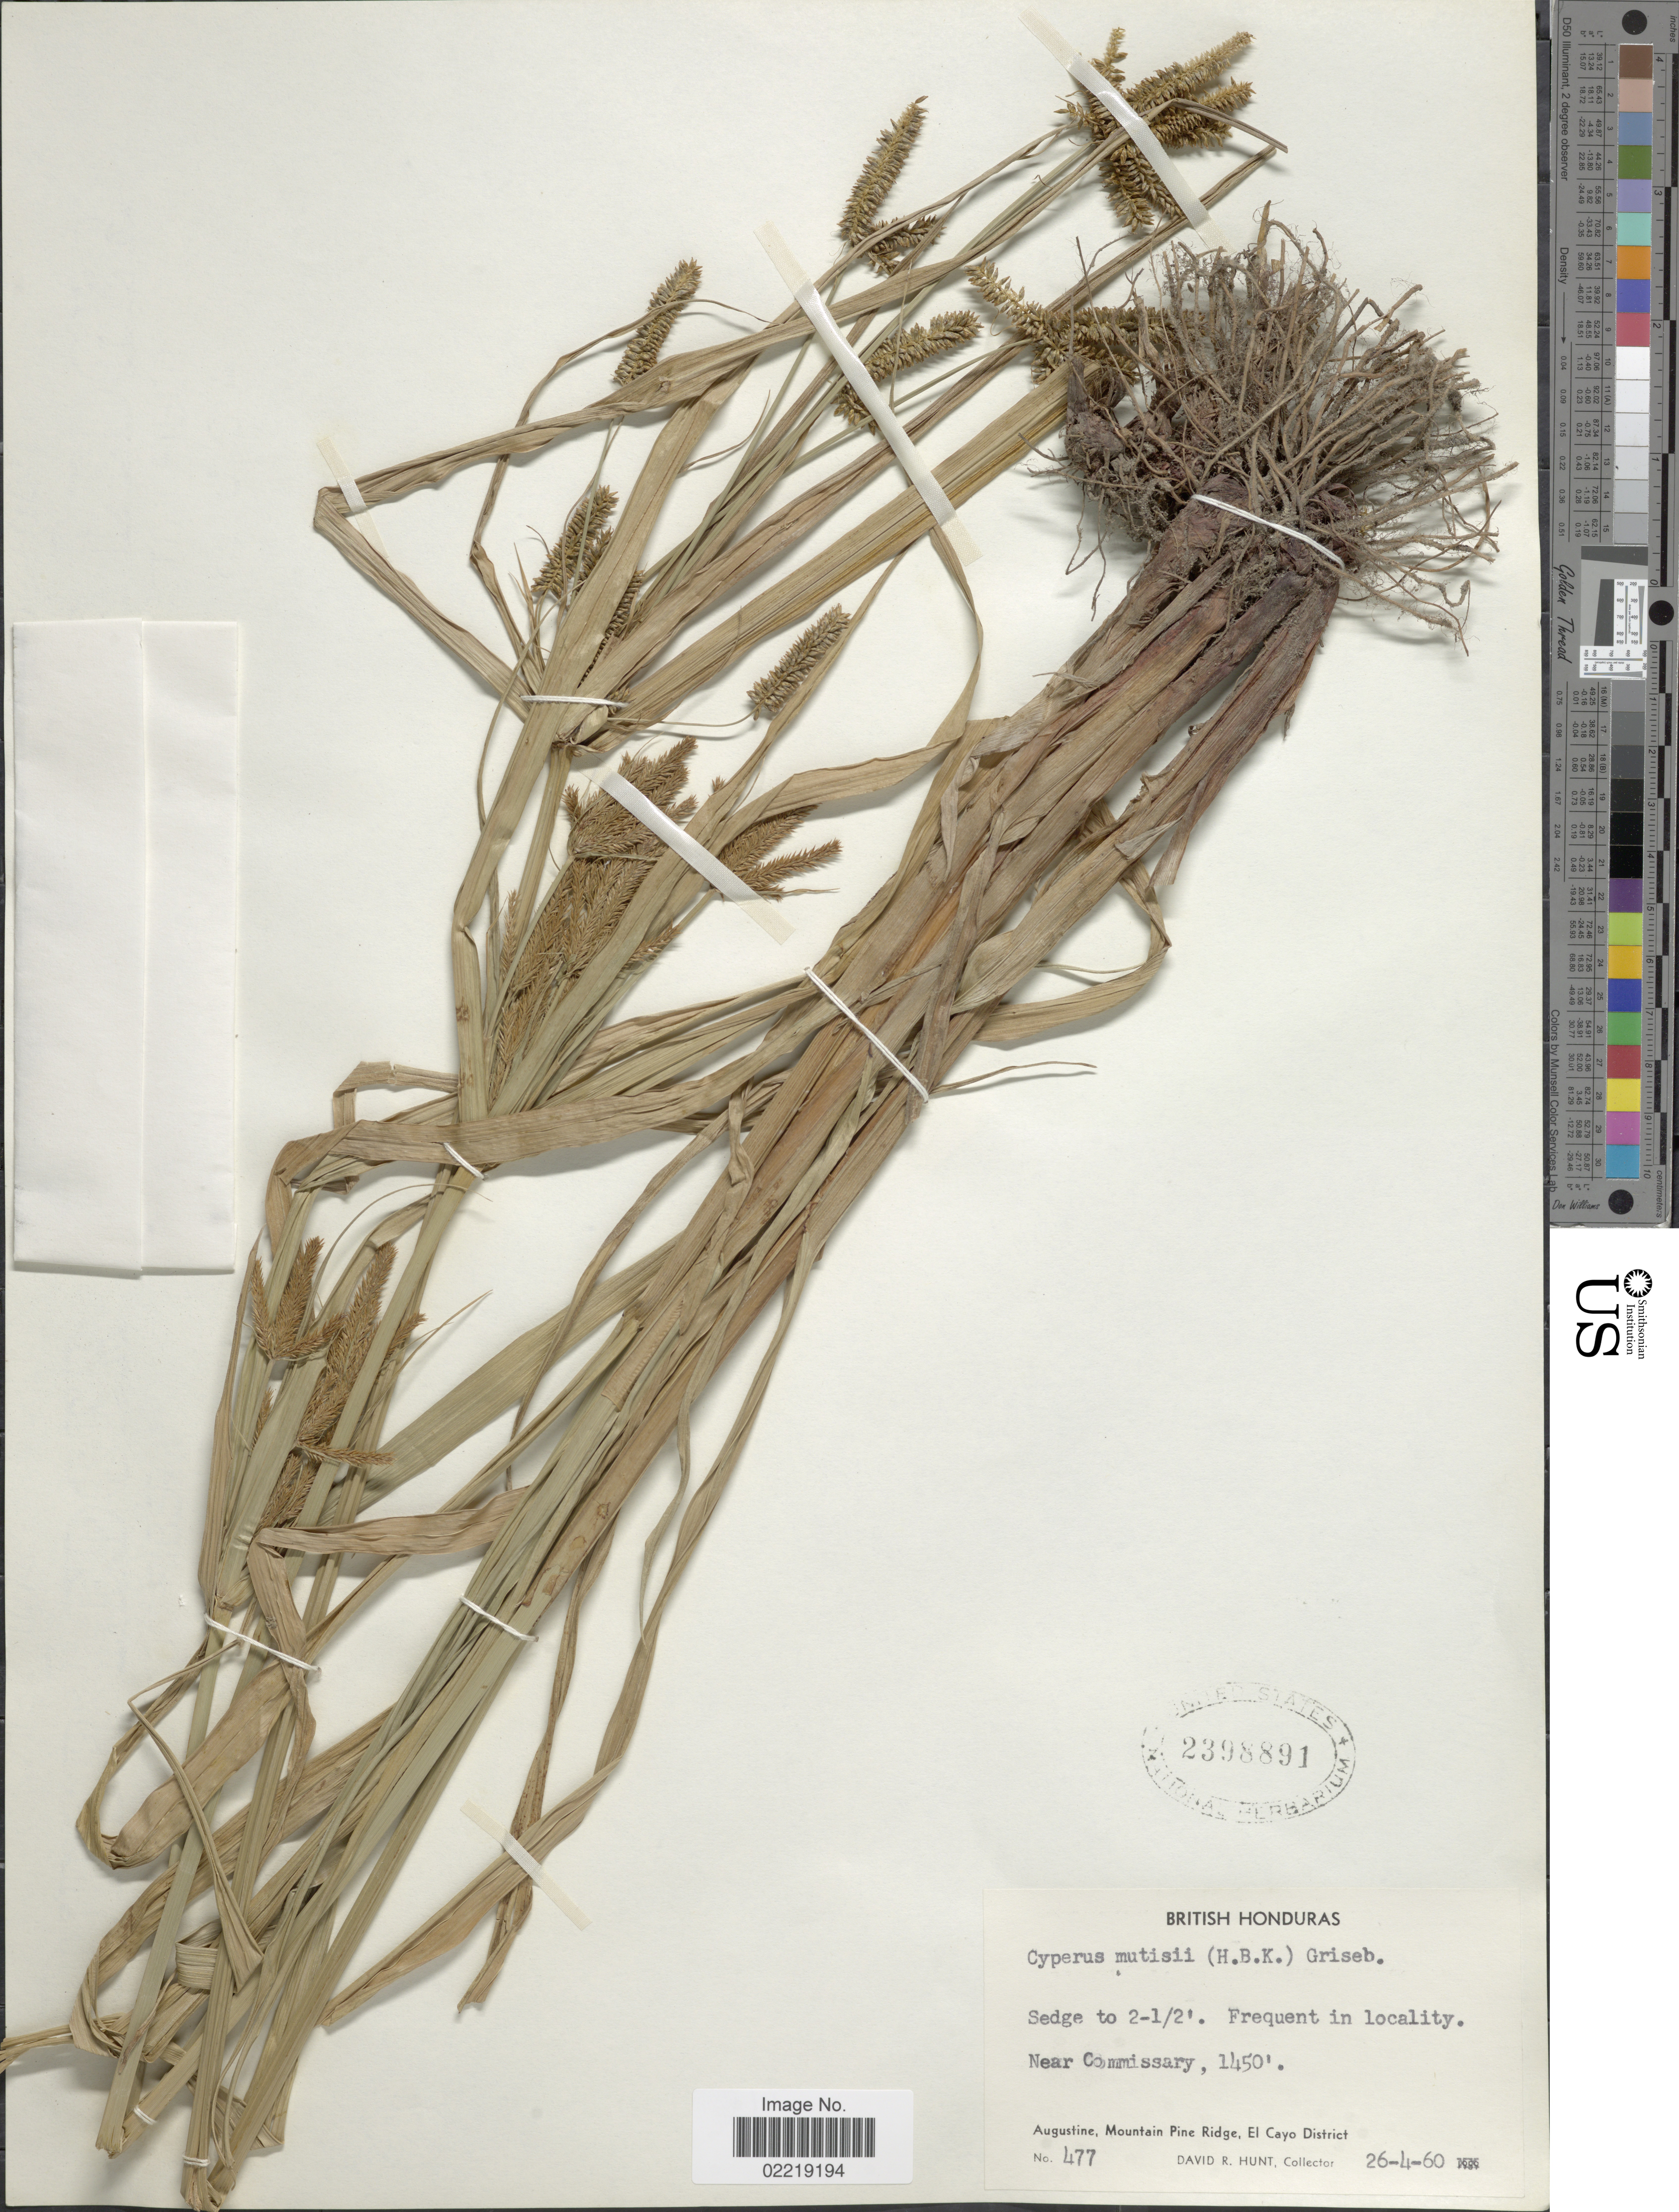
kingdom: Plantae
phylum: Tracheophyta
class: Liliopsida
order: Poales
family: Cyperaceae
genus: Cyperus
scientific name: Cyperus mutisii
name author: (Kunth) Andersson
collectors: D. R. Hunt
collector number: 477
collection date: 1960-04-26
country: Belize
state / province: Cayo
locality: British Honduras, Near Commissary, Augustine, Mountain Pine Ridge, El Cayo District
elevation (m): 442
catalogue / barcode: US 2398891